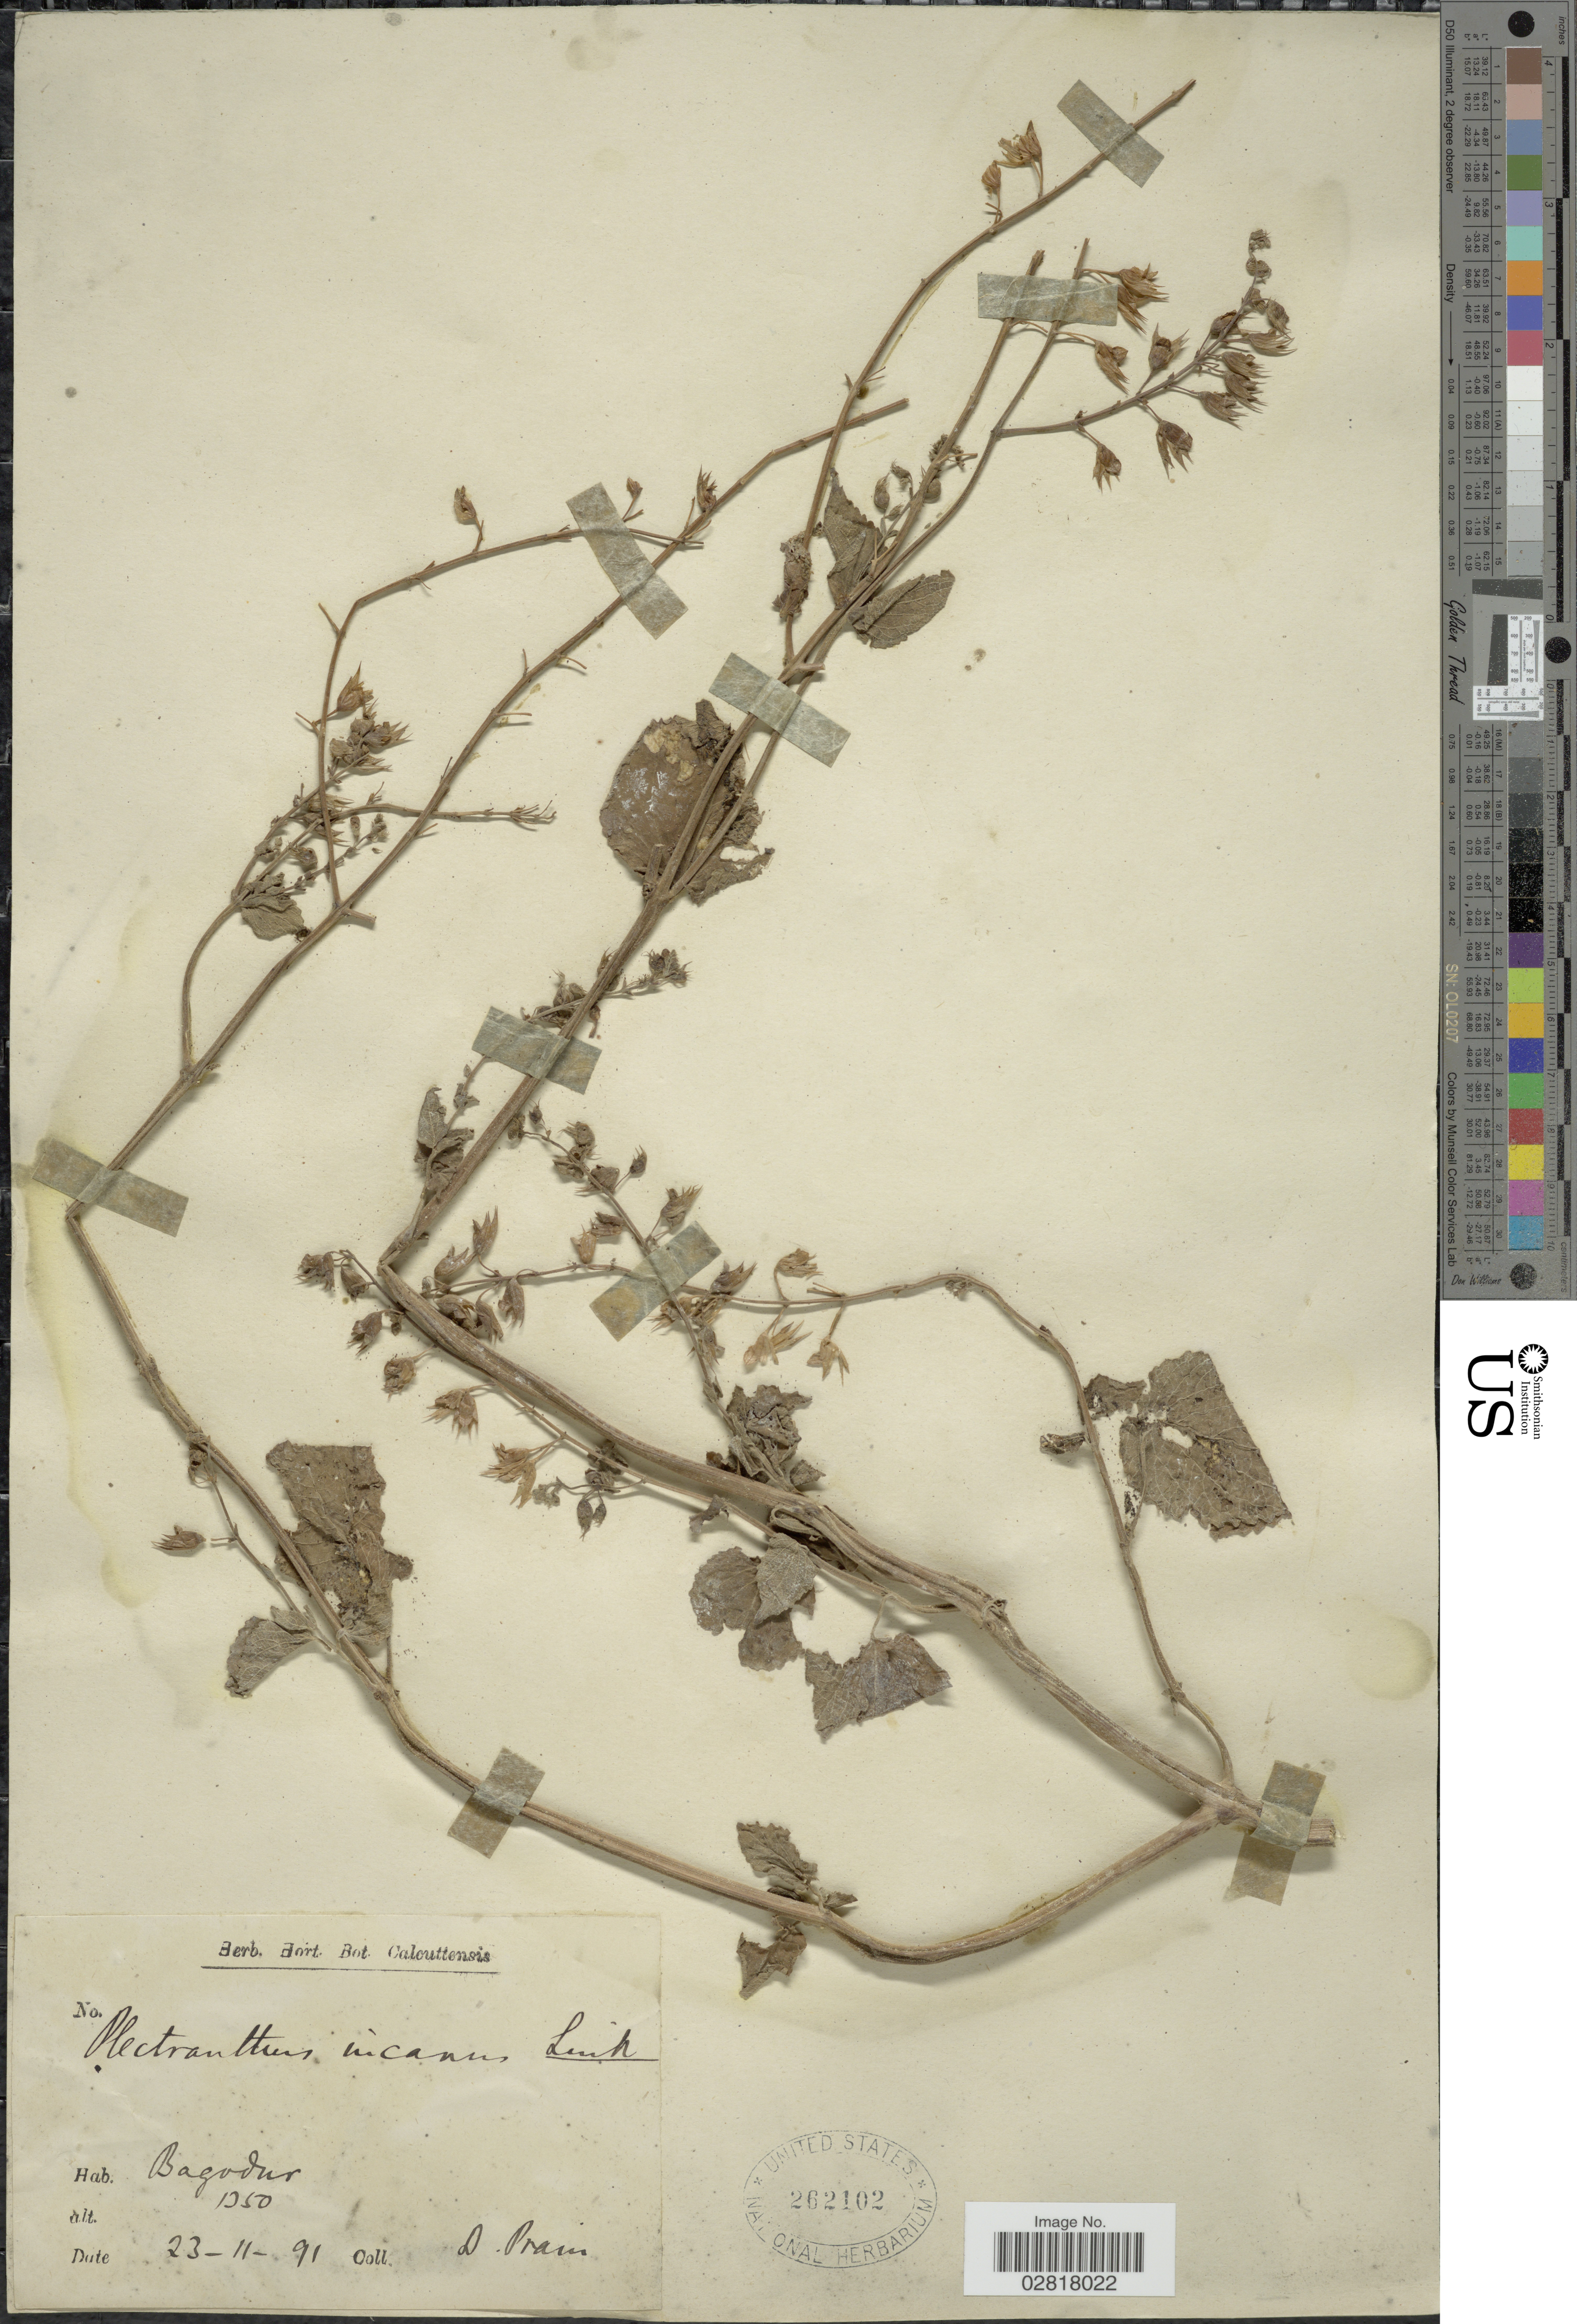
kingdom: Plantae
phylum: Tracheophyta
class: Magnoliopsida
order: Lamiales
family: Lamiaceae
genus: Plectranthus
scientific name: Plectranthus incanus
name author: Link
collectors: D. Prain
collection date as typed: Transcribed d/m/y: 23/11/91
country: India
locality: Bagodar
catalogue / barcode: US 262102